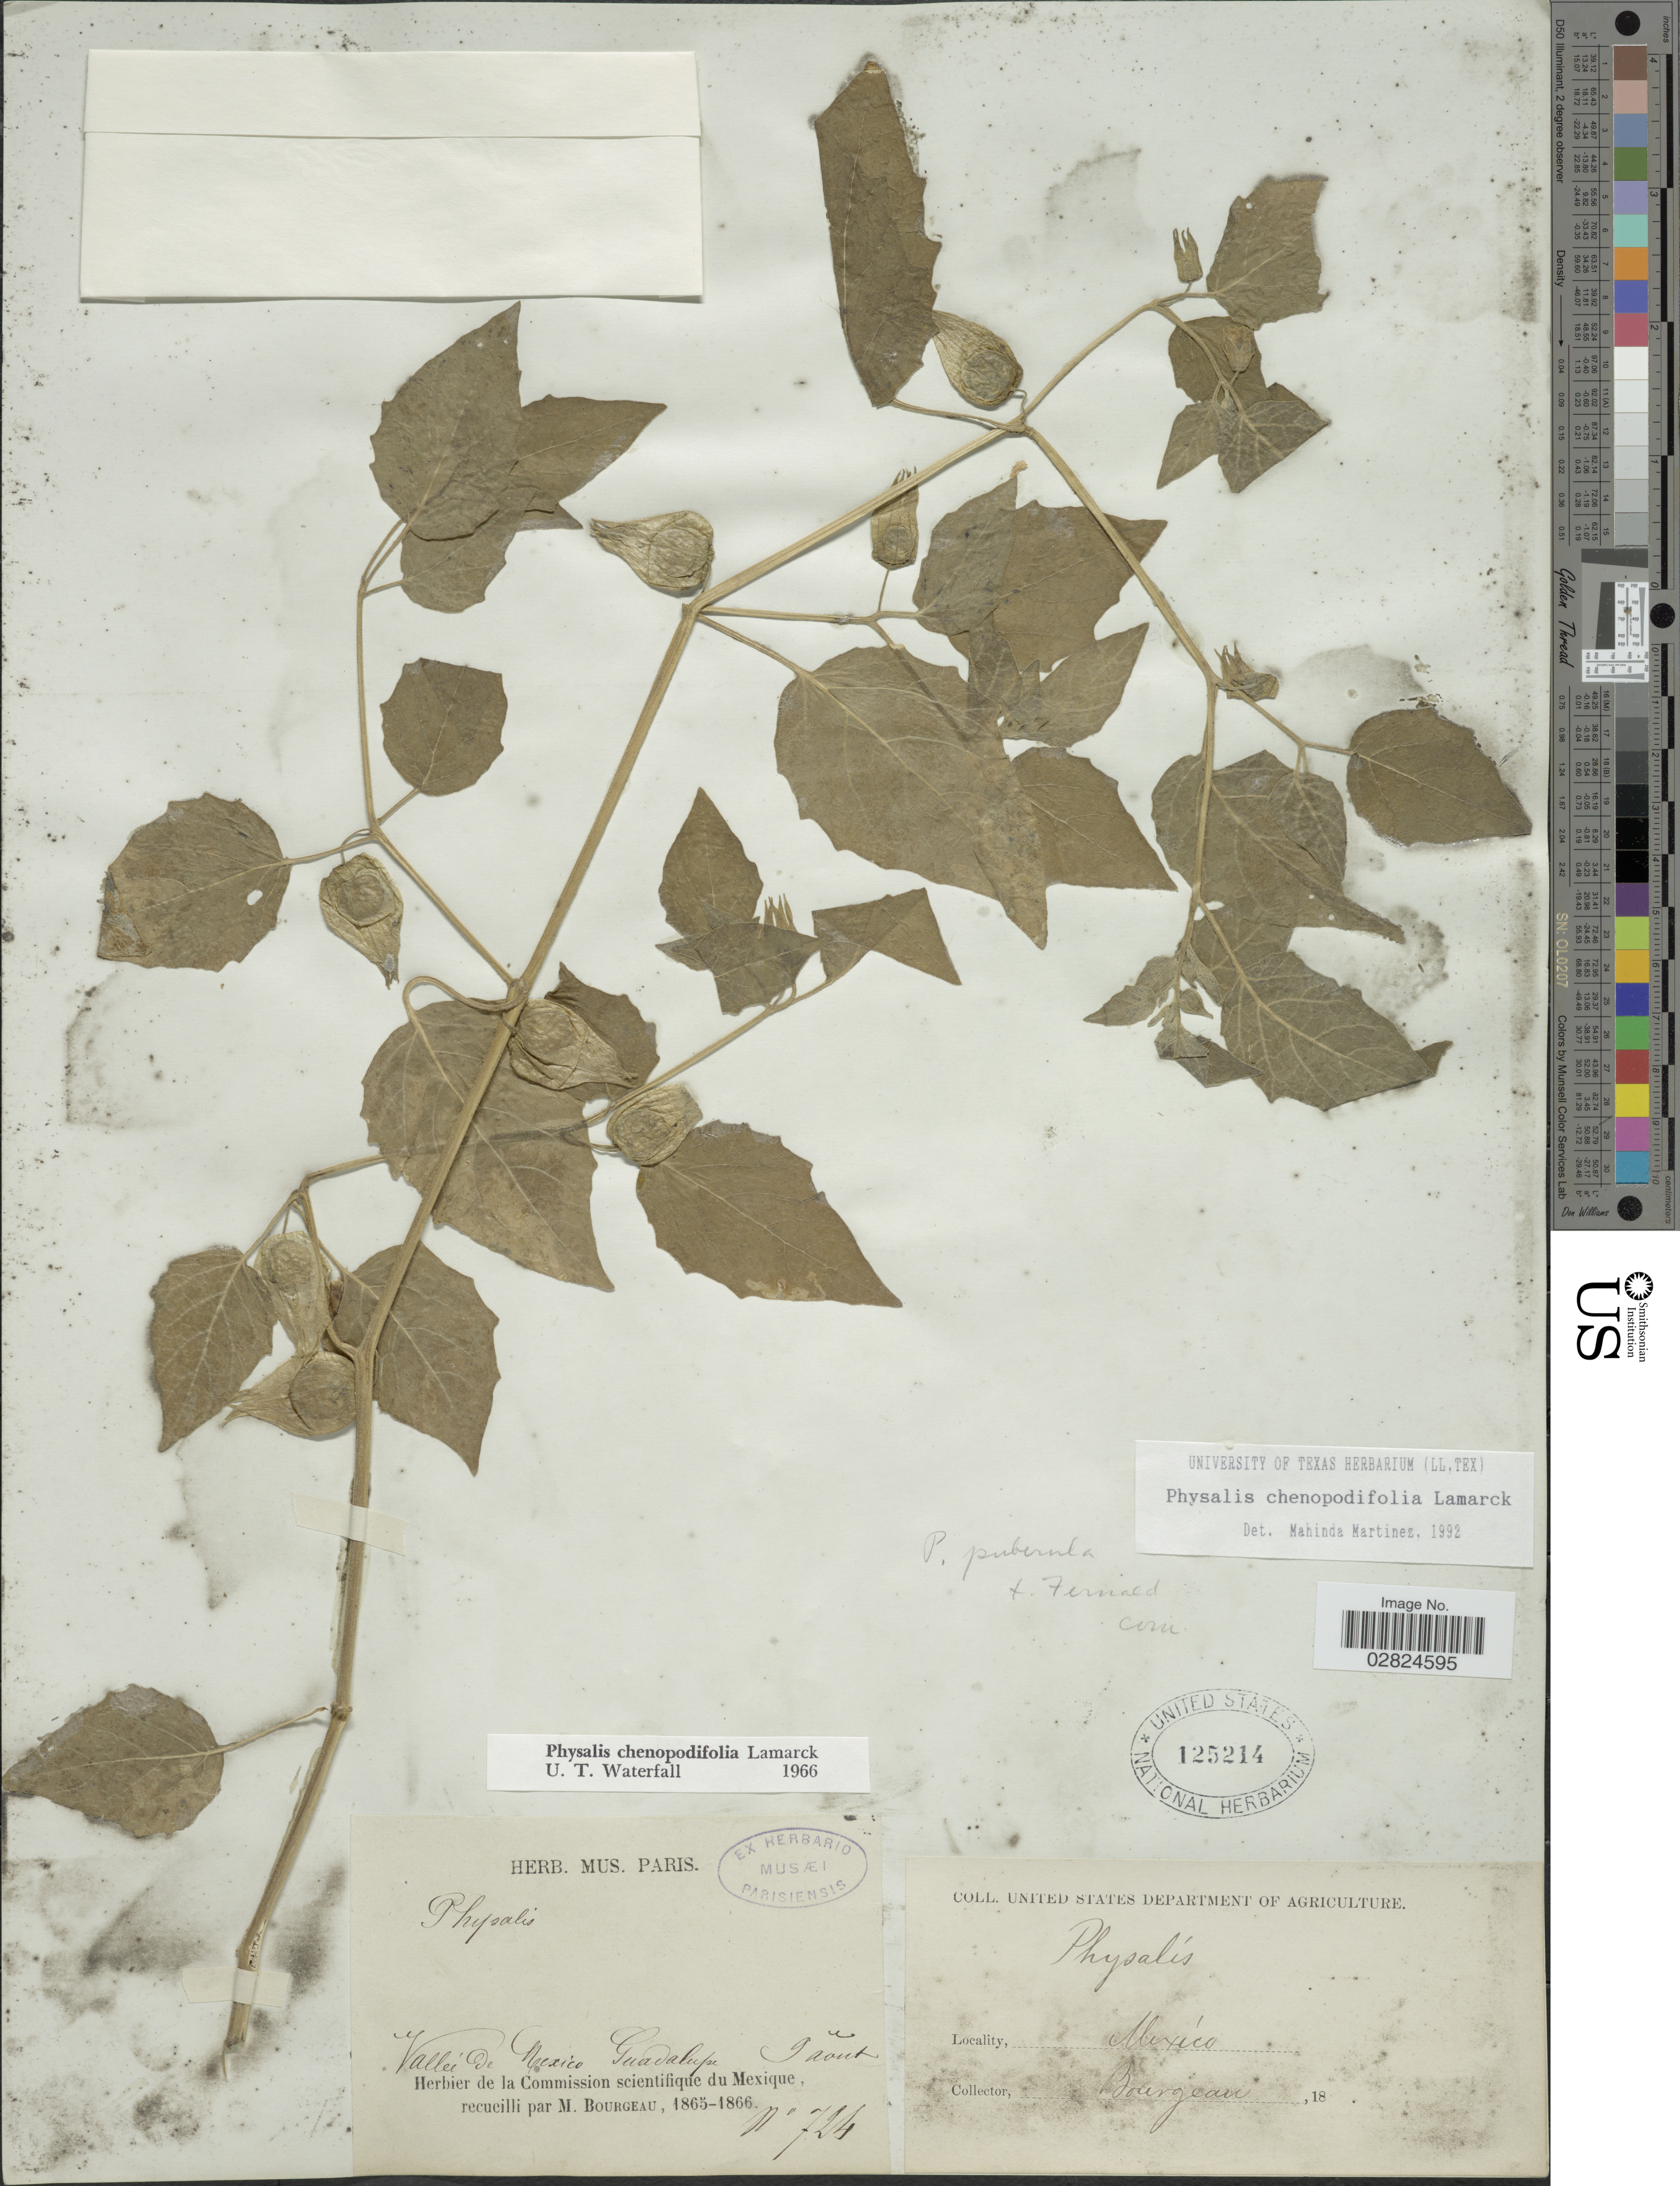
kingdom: Plantae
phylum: Tracheophyta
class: Magnoliopsida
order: Solanales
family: Solanaceae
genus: Physalis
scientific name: Physalis chenopodifolia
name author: Lam.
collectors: M. Bourgeau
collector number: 724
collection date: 1865-08-09/1866-08-09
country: Mexico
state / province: México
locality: Vallée de Mexico Guadalupe.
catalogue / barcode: US 125214